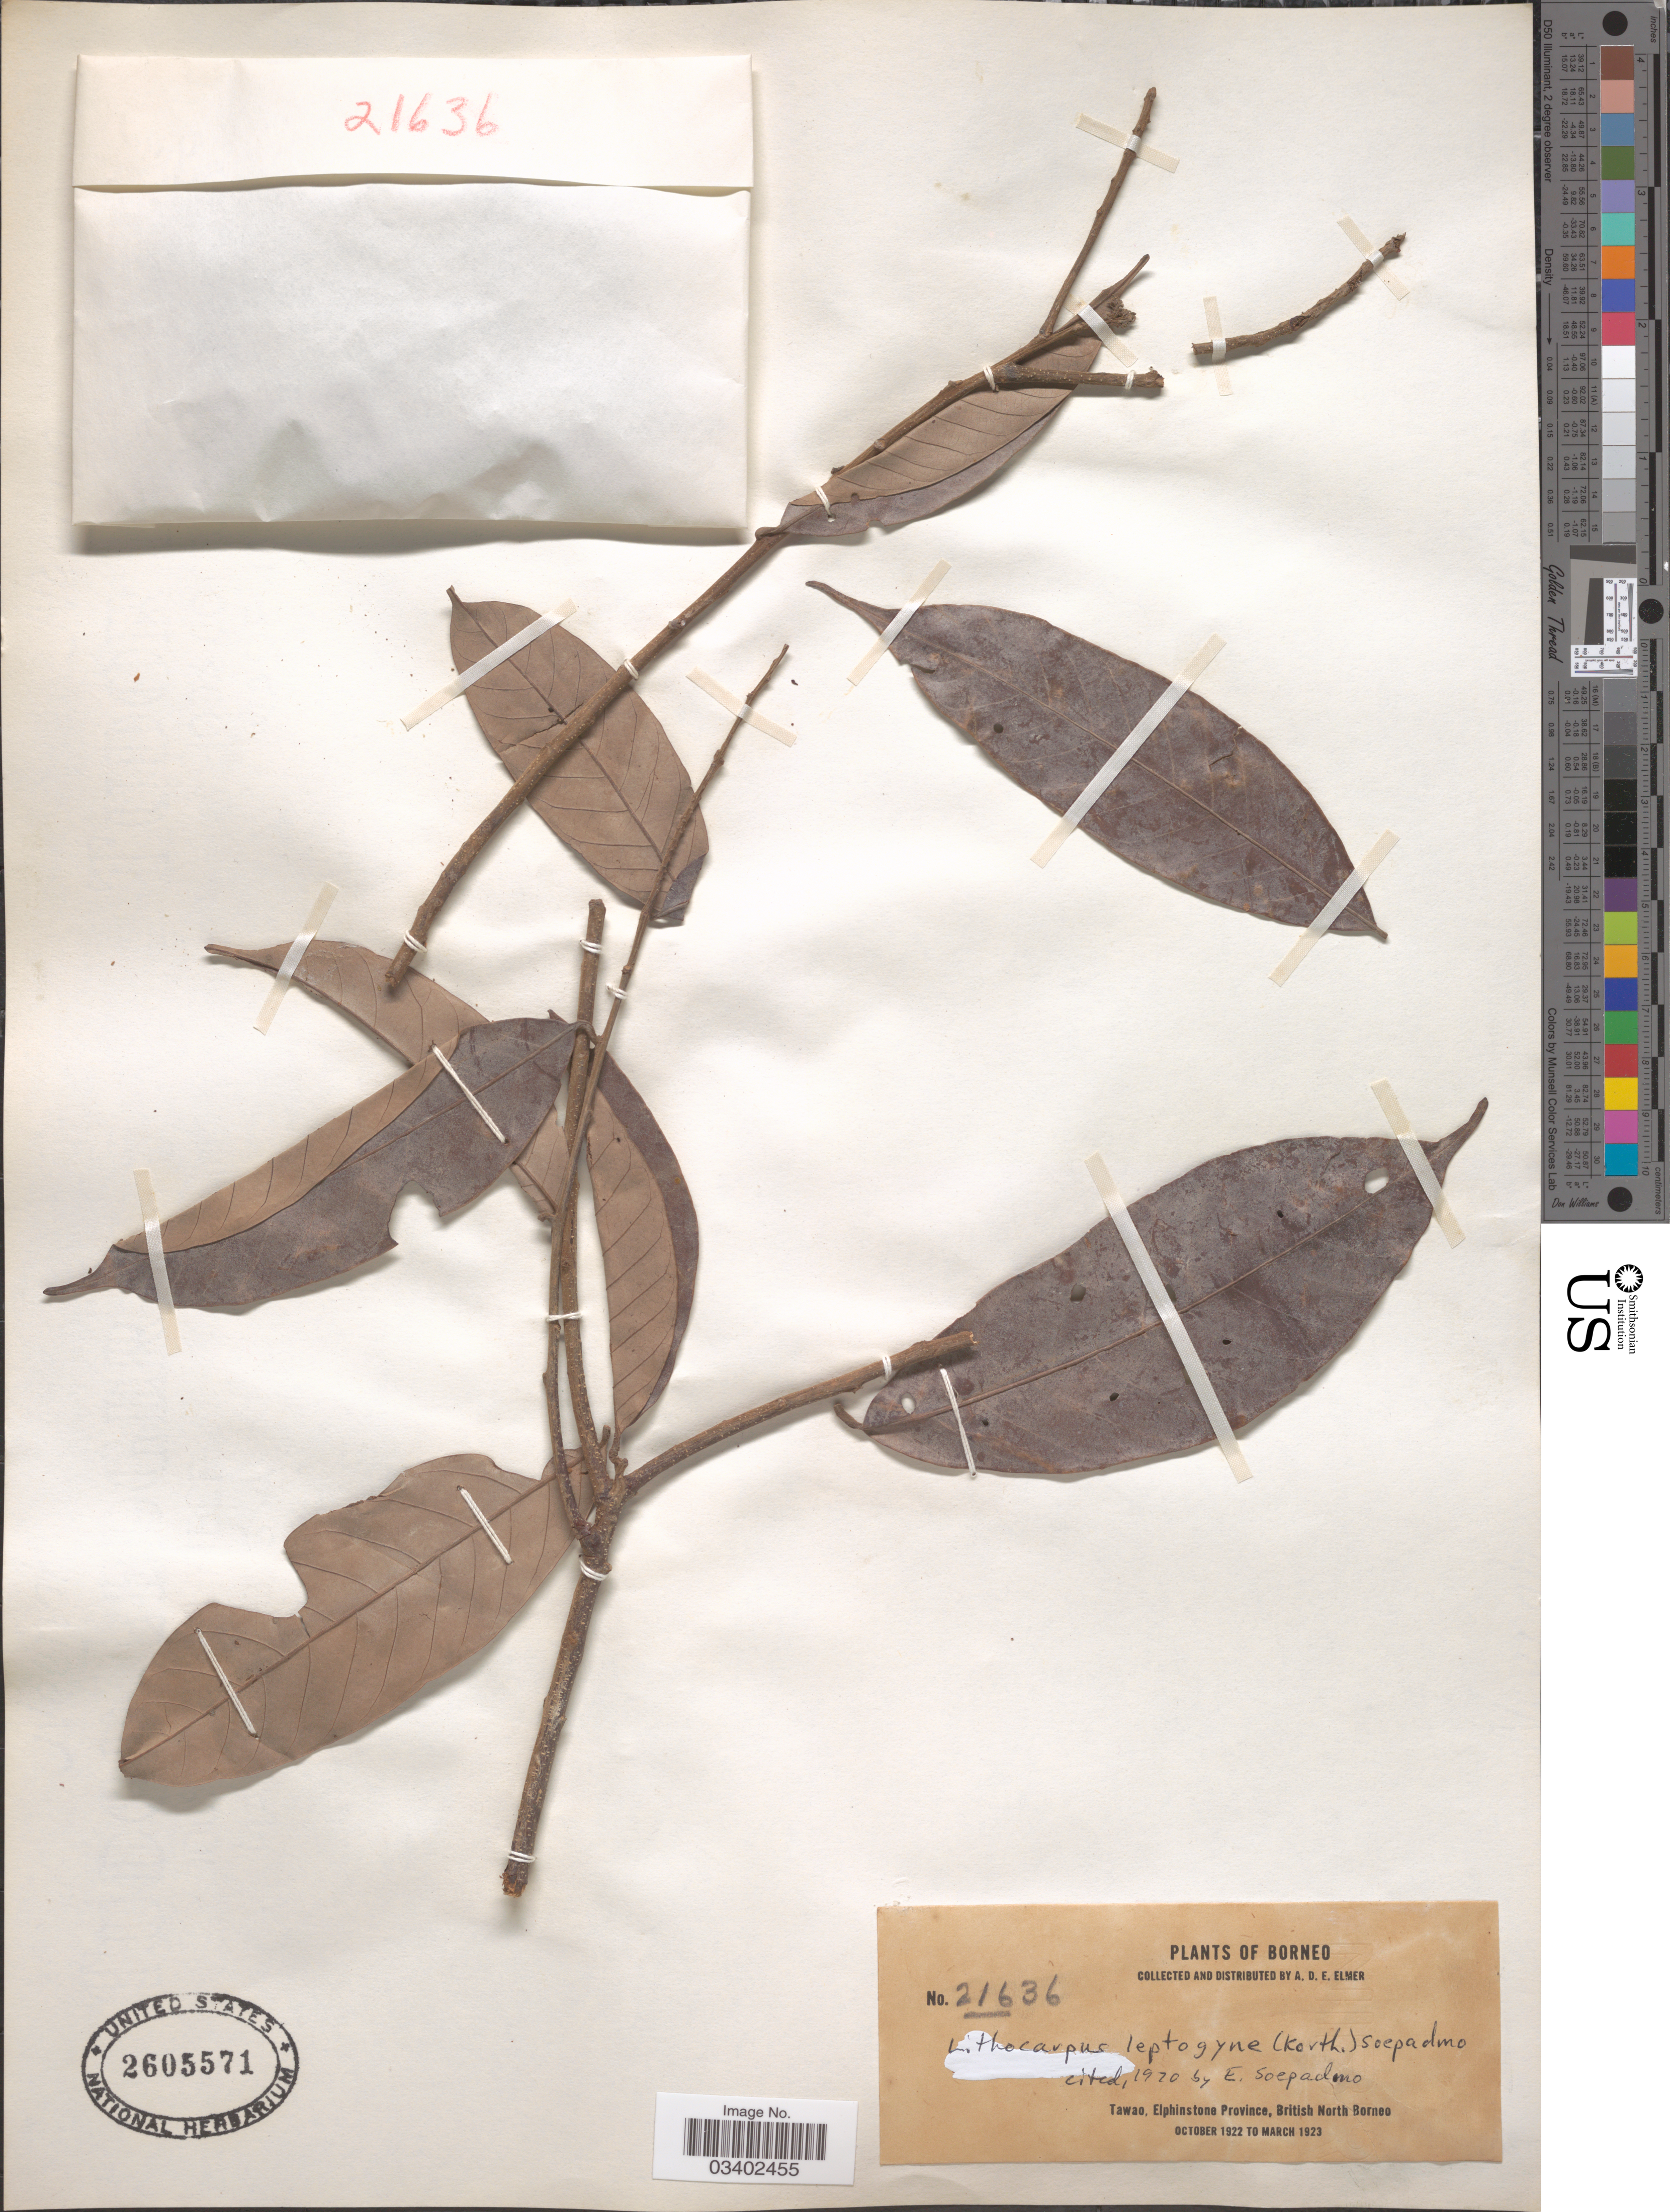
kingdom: Plantae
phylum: Tracheophyta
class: Magnoliopsida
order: Fagales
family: Fagaceae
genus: Lithocarpus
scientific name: Lithocarpus leptogyne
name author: (Korth.) Soepadmo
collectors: A. D. E. Elmer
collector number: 21636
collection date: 1922-10/1923-03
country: Malaysia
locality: Borneo. Tawao, Elphinstone Province, British North Borneo.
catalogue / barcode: US 2605571